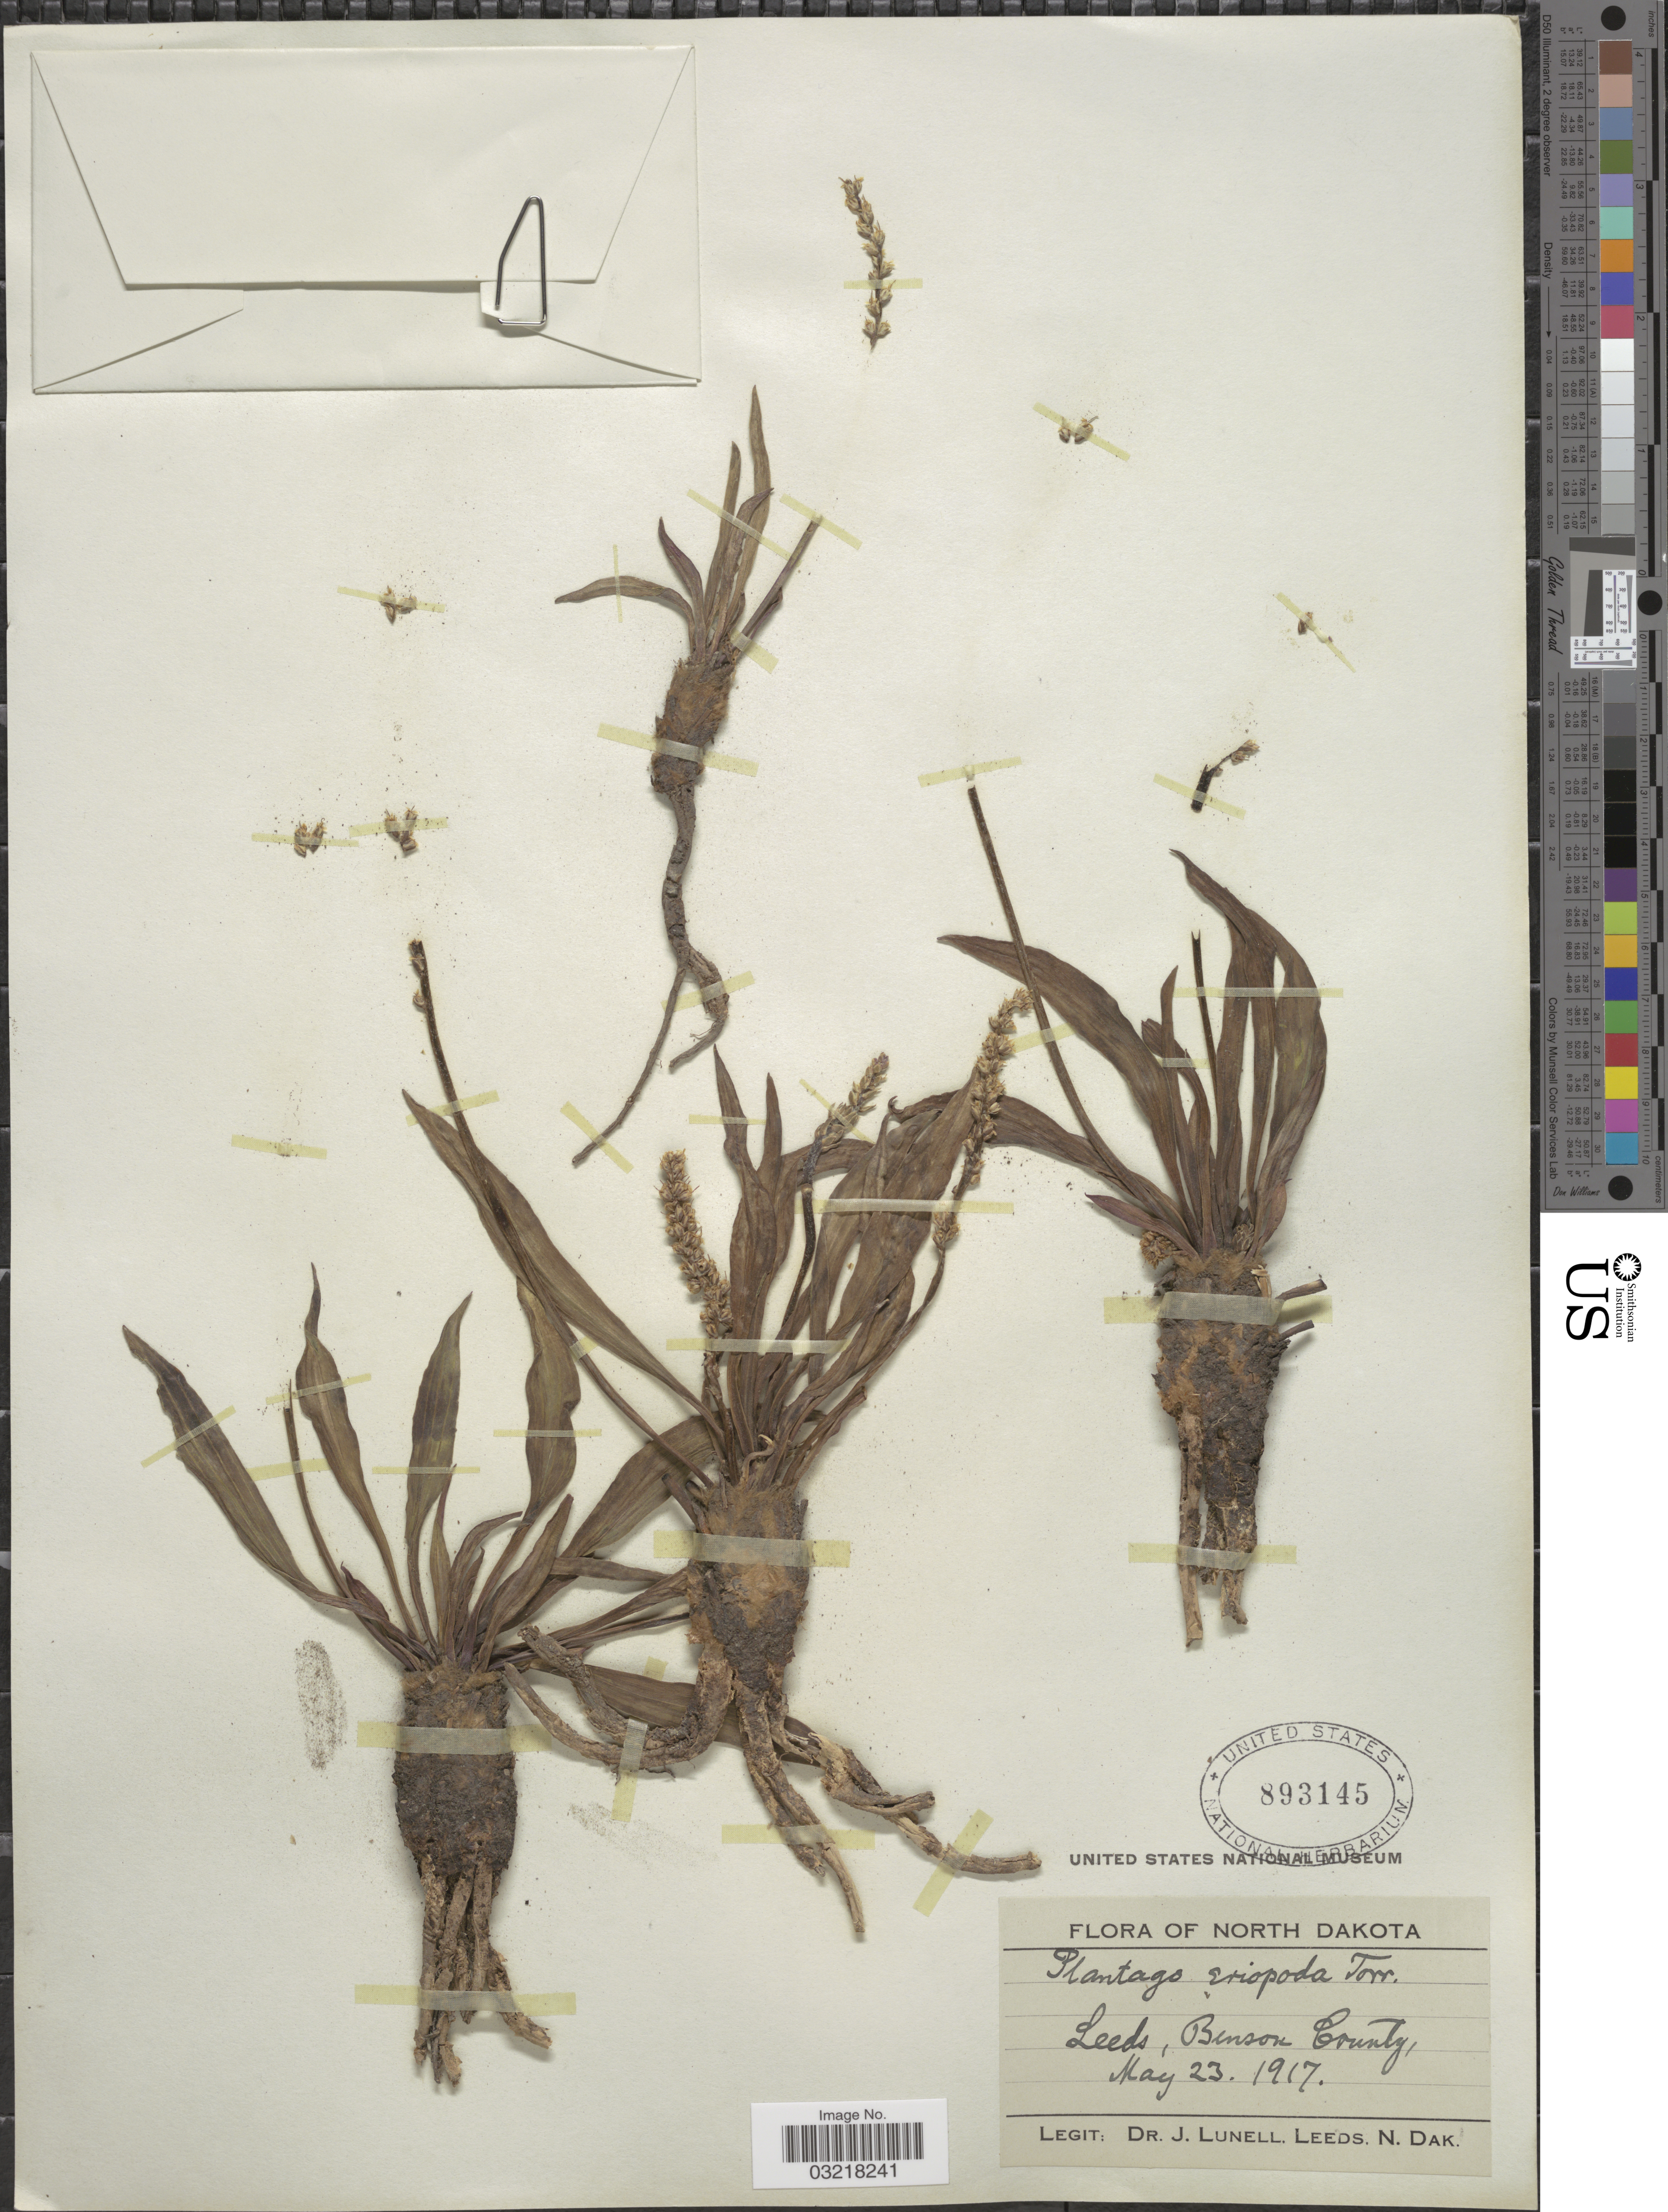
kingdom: Plantae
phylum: Tracheophyta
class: Magnoliopsida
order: Lamiales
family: Plantaginaceae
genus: Plantago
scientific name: Plantago eriopoda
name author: Torr.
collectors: J. Lunell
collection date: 1917-05-23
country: United States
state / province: North Dakota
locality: Leeds, Benson County.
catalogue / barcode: US 893145